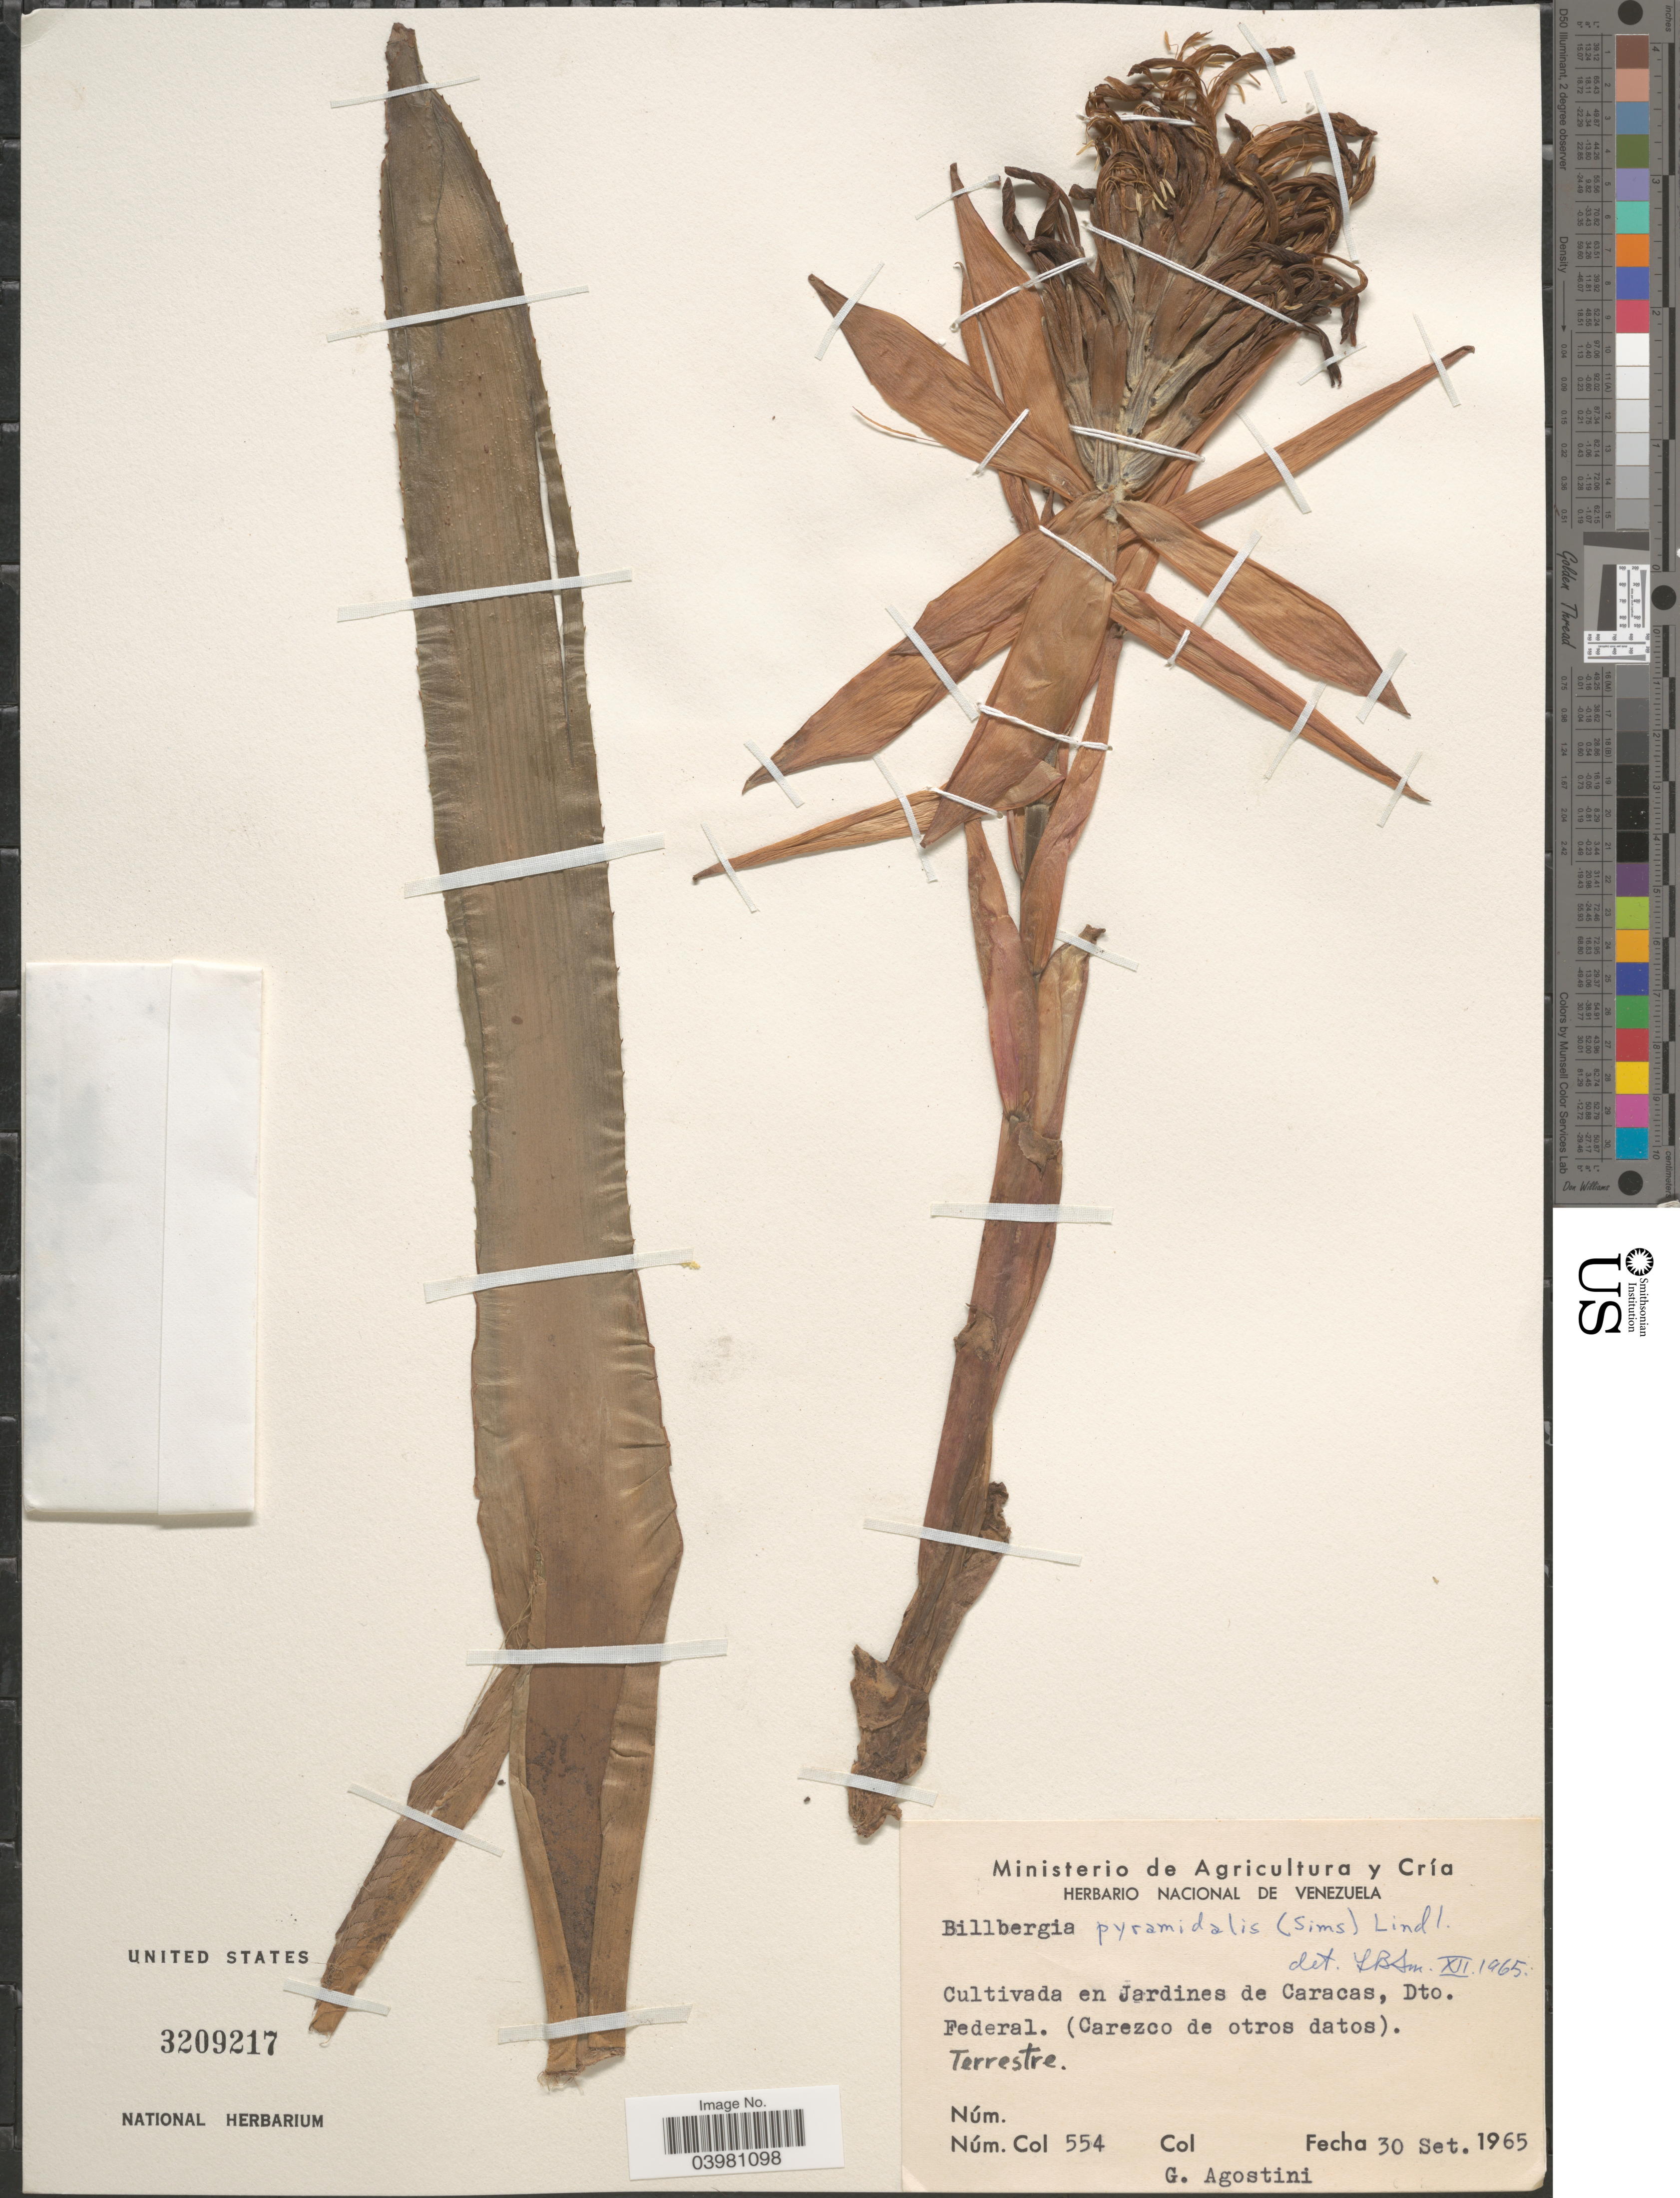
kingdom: Plantae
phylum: Tracheophyta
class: Liliopsida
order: Poales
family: Bromeliaceae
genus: Billbergia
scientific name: Billbergia pyramidalis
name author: (Sims) Lindl.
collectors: G. Agostini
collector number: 554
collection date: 1965-09-30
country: Venezuela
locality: En Jardines de Caracas, Dto. Federal. (Carezco de otros datos).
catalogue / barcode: US 3209217